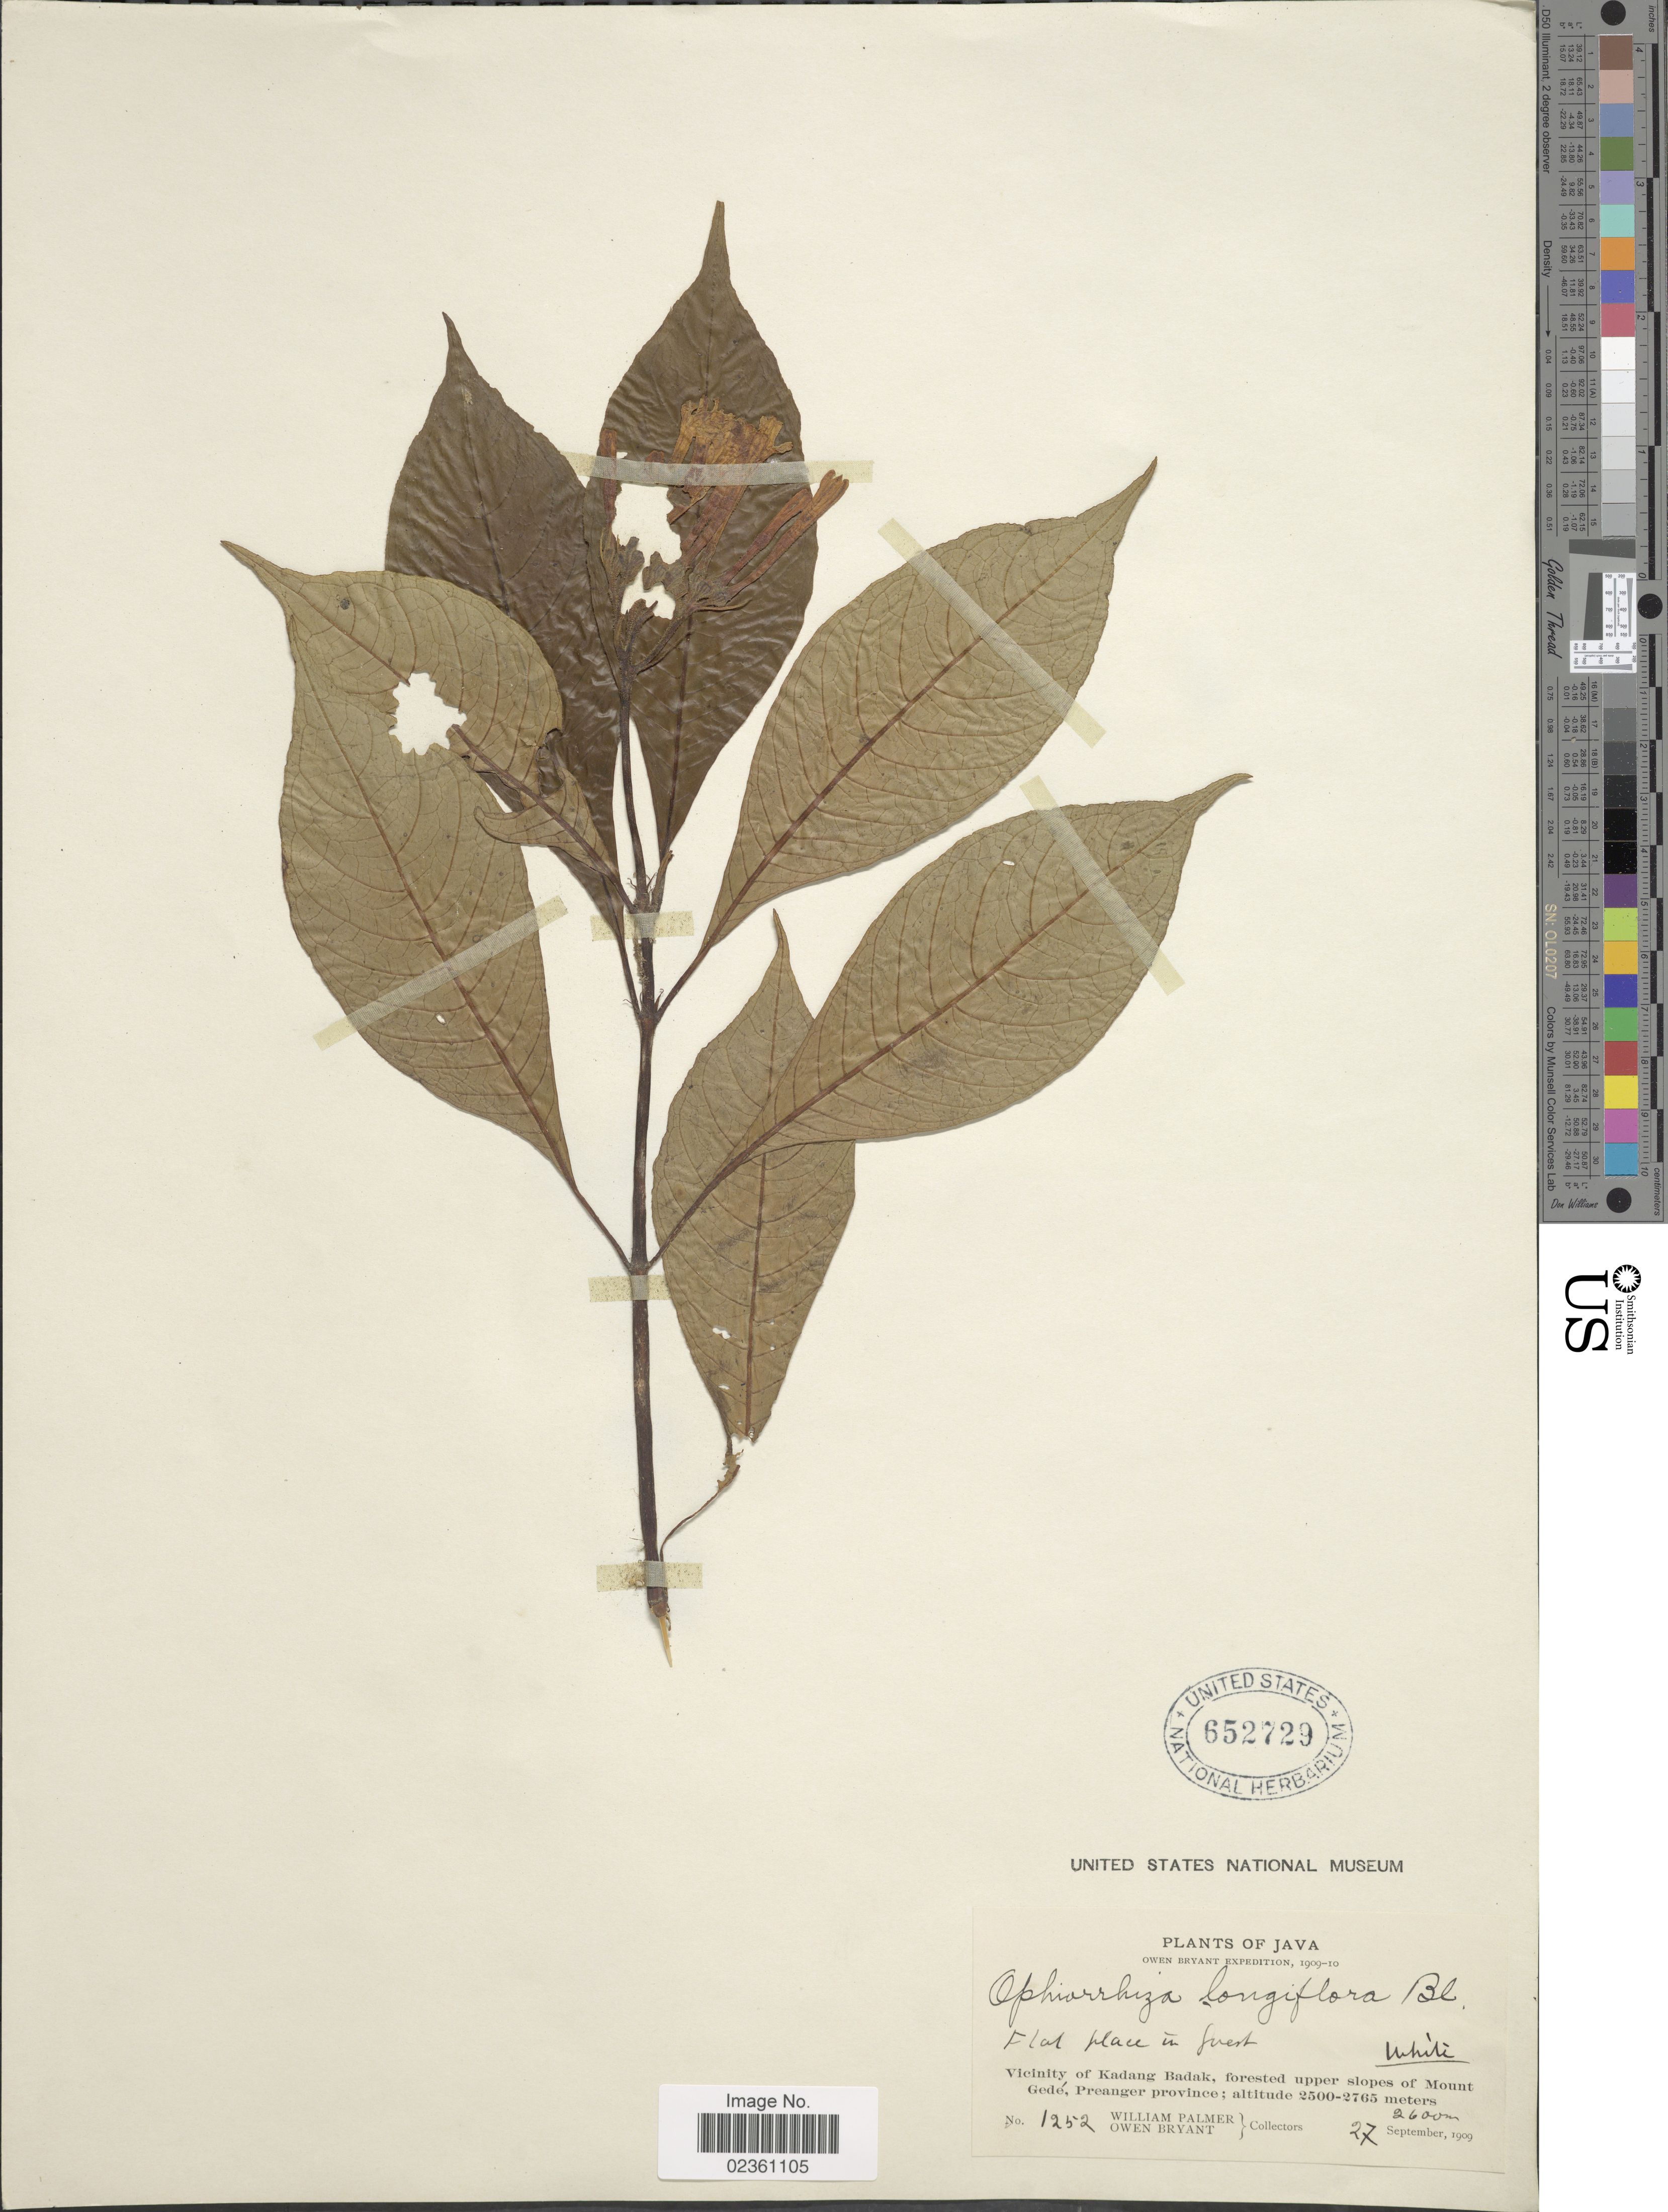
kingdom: Plantae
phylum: Tracheophyta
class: Magnoliopsida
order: Gentianales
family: Rubiaceae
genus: Ophiorrhiza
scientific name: Ophiorrhiza longiflora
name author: Blume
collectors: W. Palmer & O. Bryant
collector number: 1252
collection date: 1909-09-27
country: Indonesia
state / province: Java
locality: Vicinity of Kadang Badak, forested upper slopes of Mount Gedé, Preanger province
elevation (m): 2600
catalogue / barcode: US 652729